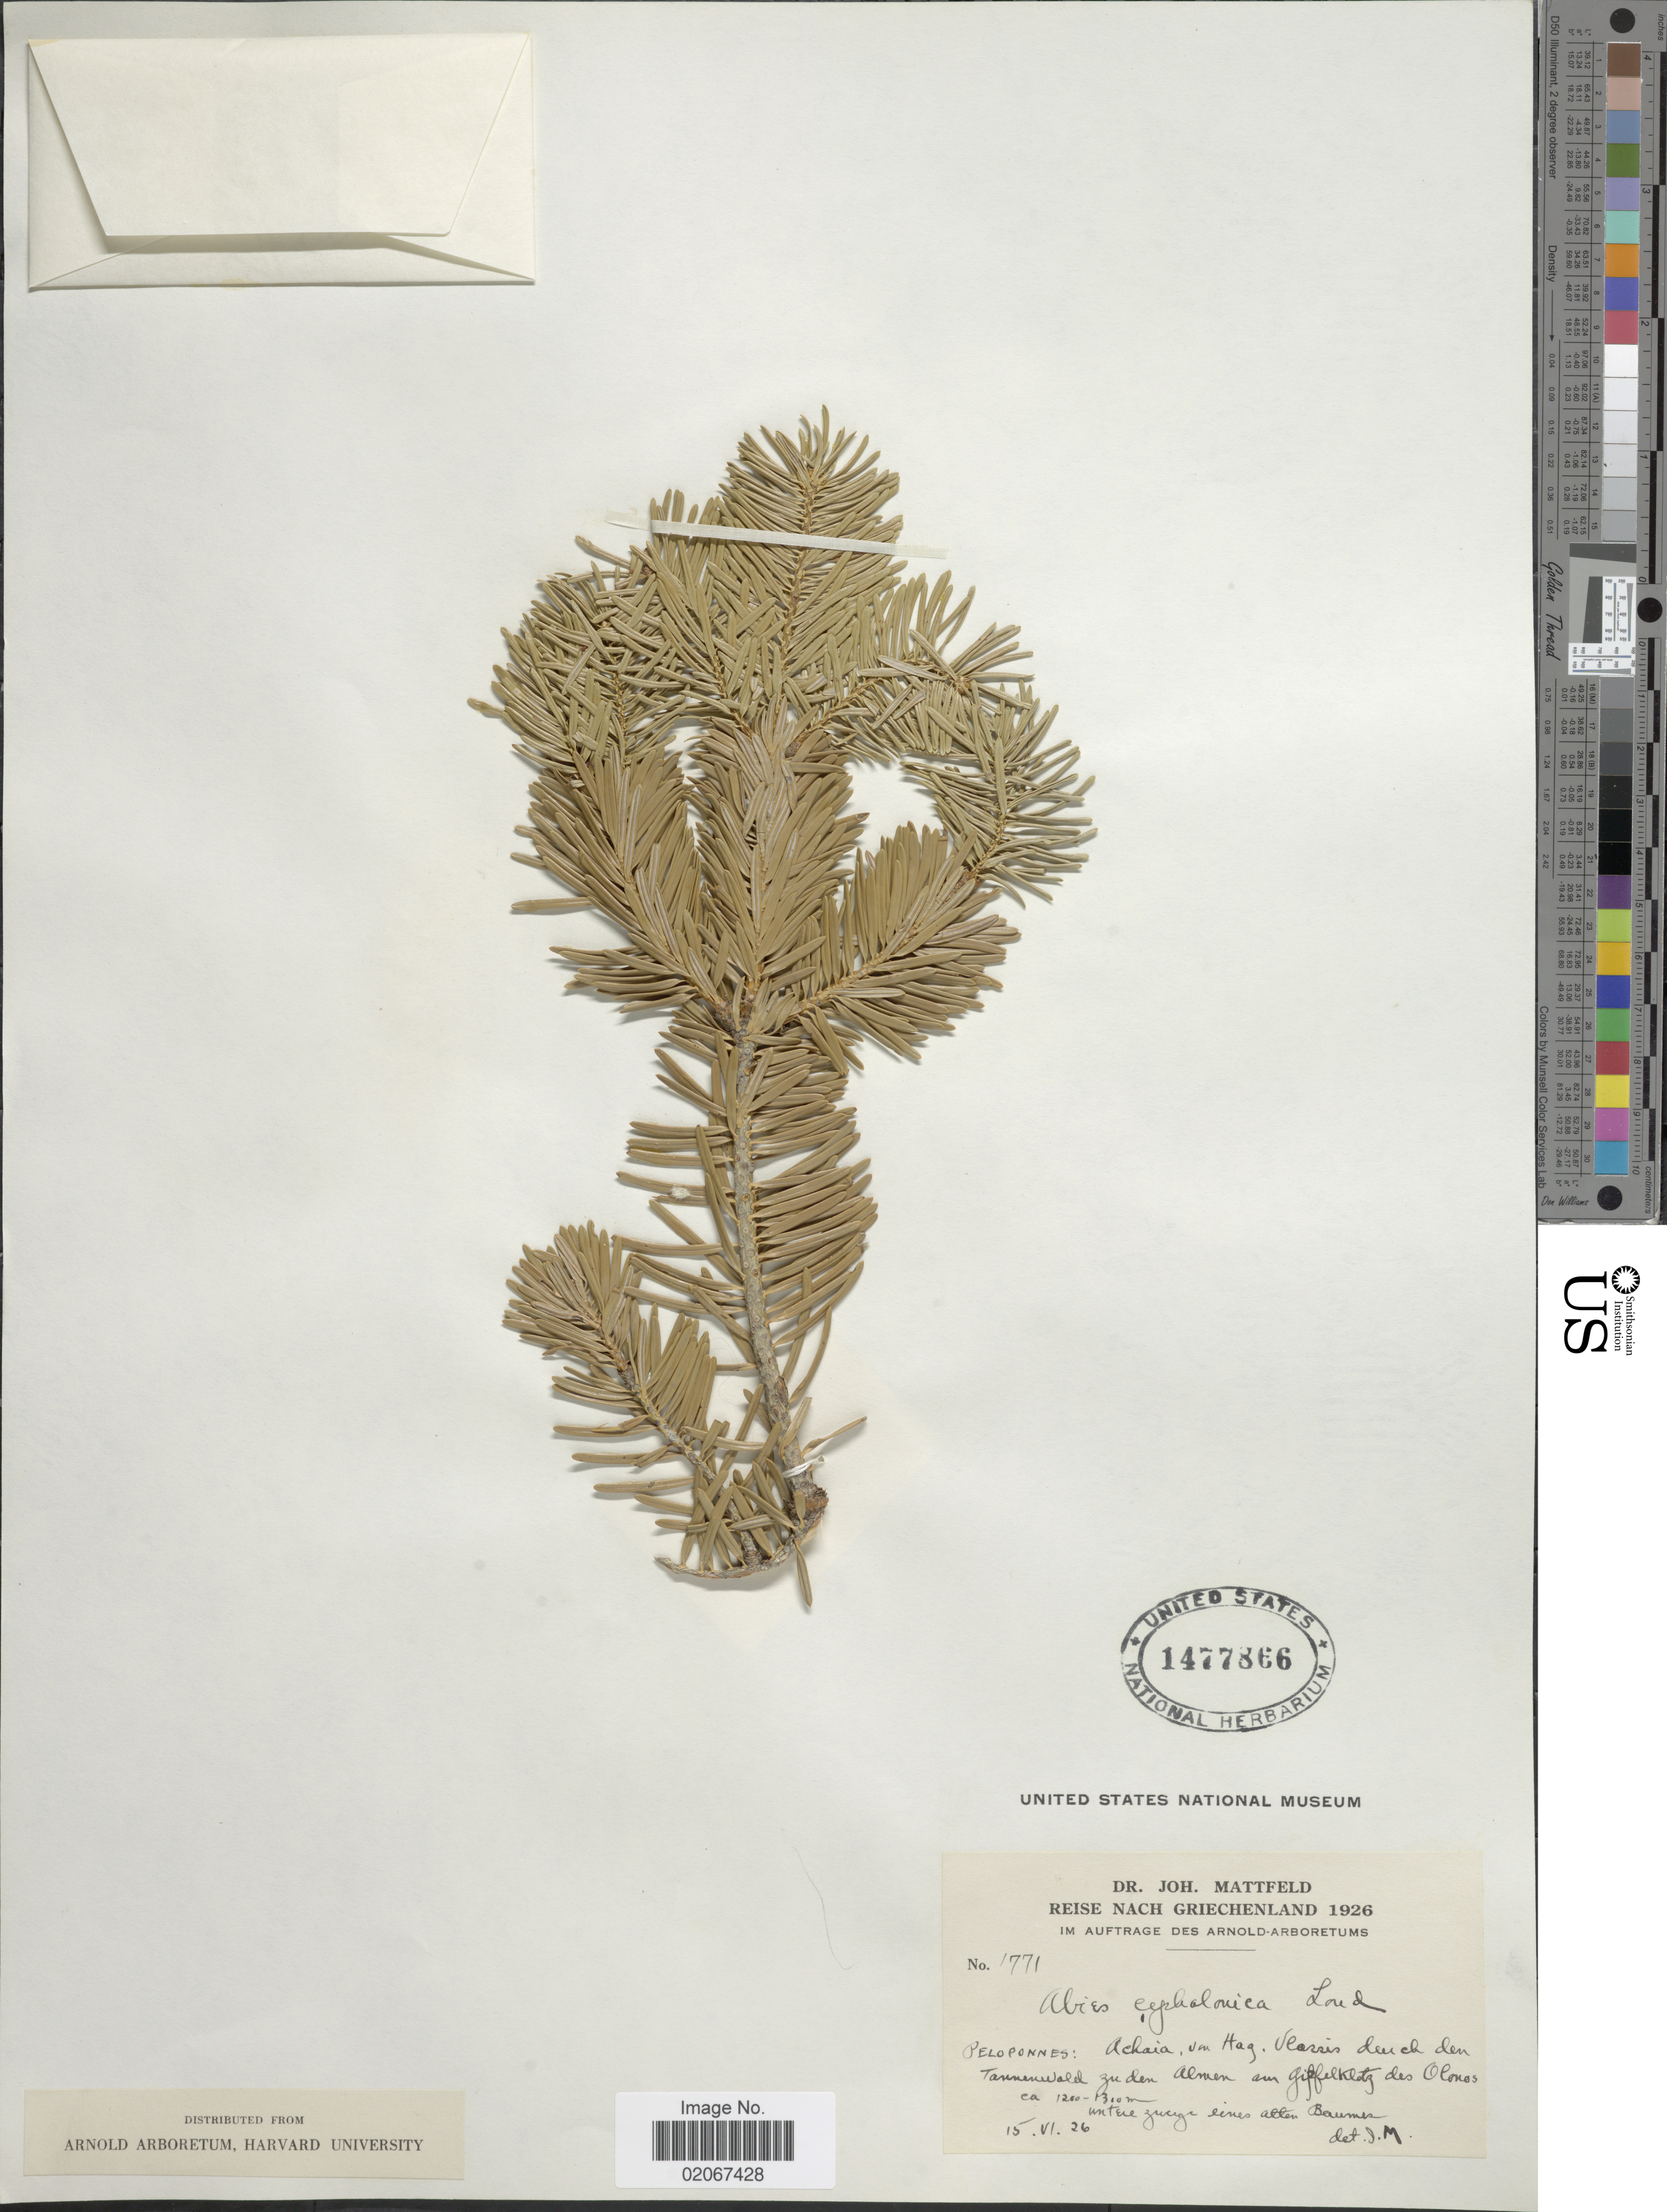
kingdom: Plantae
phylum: Tracheophyta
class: Pinopsida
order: Pinales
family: Pinaceae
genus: Abies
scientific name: Abies cephalonica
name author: Loudon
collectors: J. Mattfeld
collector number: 1771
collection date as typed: Transcribed d/m/y: 15/6/26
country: Greece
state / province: Peloponnese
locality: Peloponnes: Achaia, um Hag. Vlassis durch den Tannenwald zuden Almen am Gipfel Klotz des Olonos.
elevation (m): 1200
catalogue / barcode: US 1477866